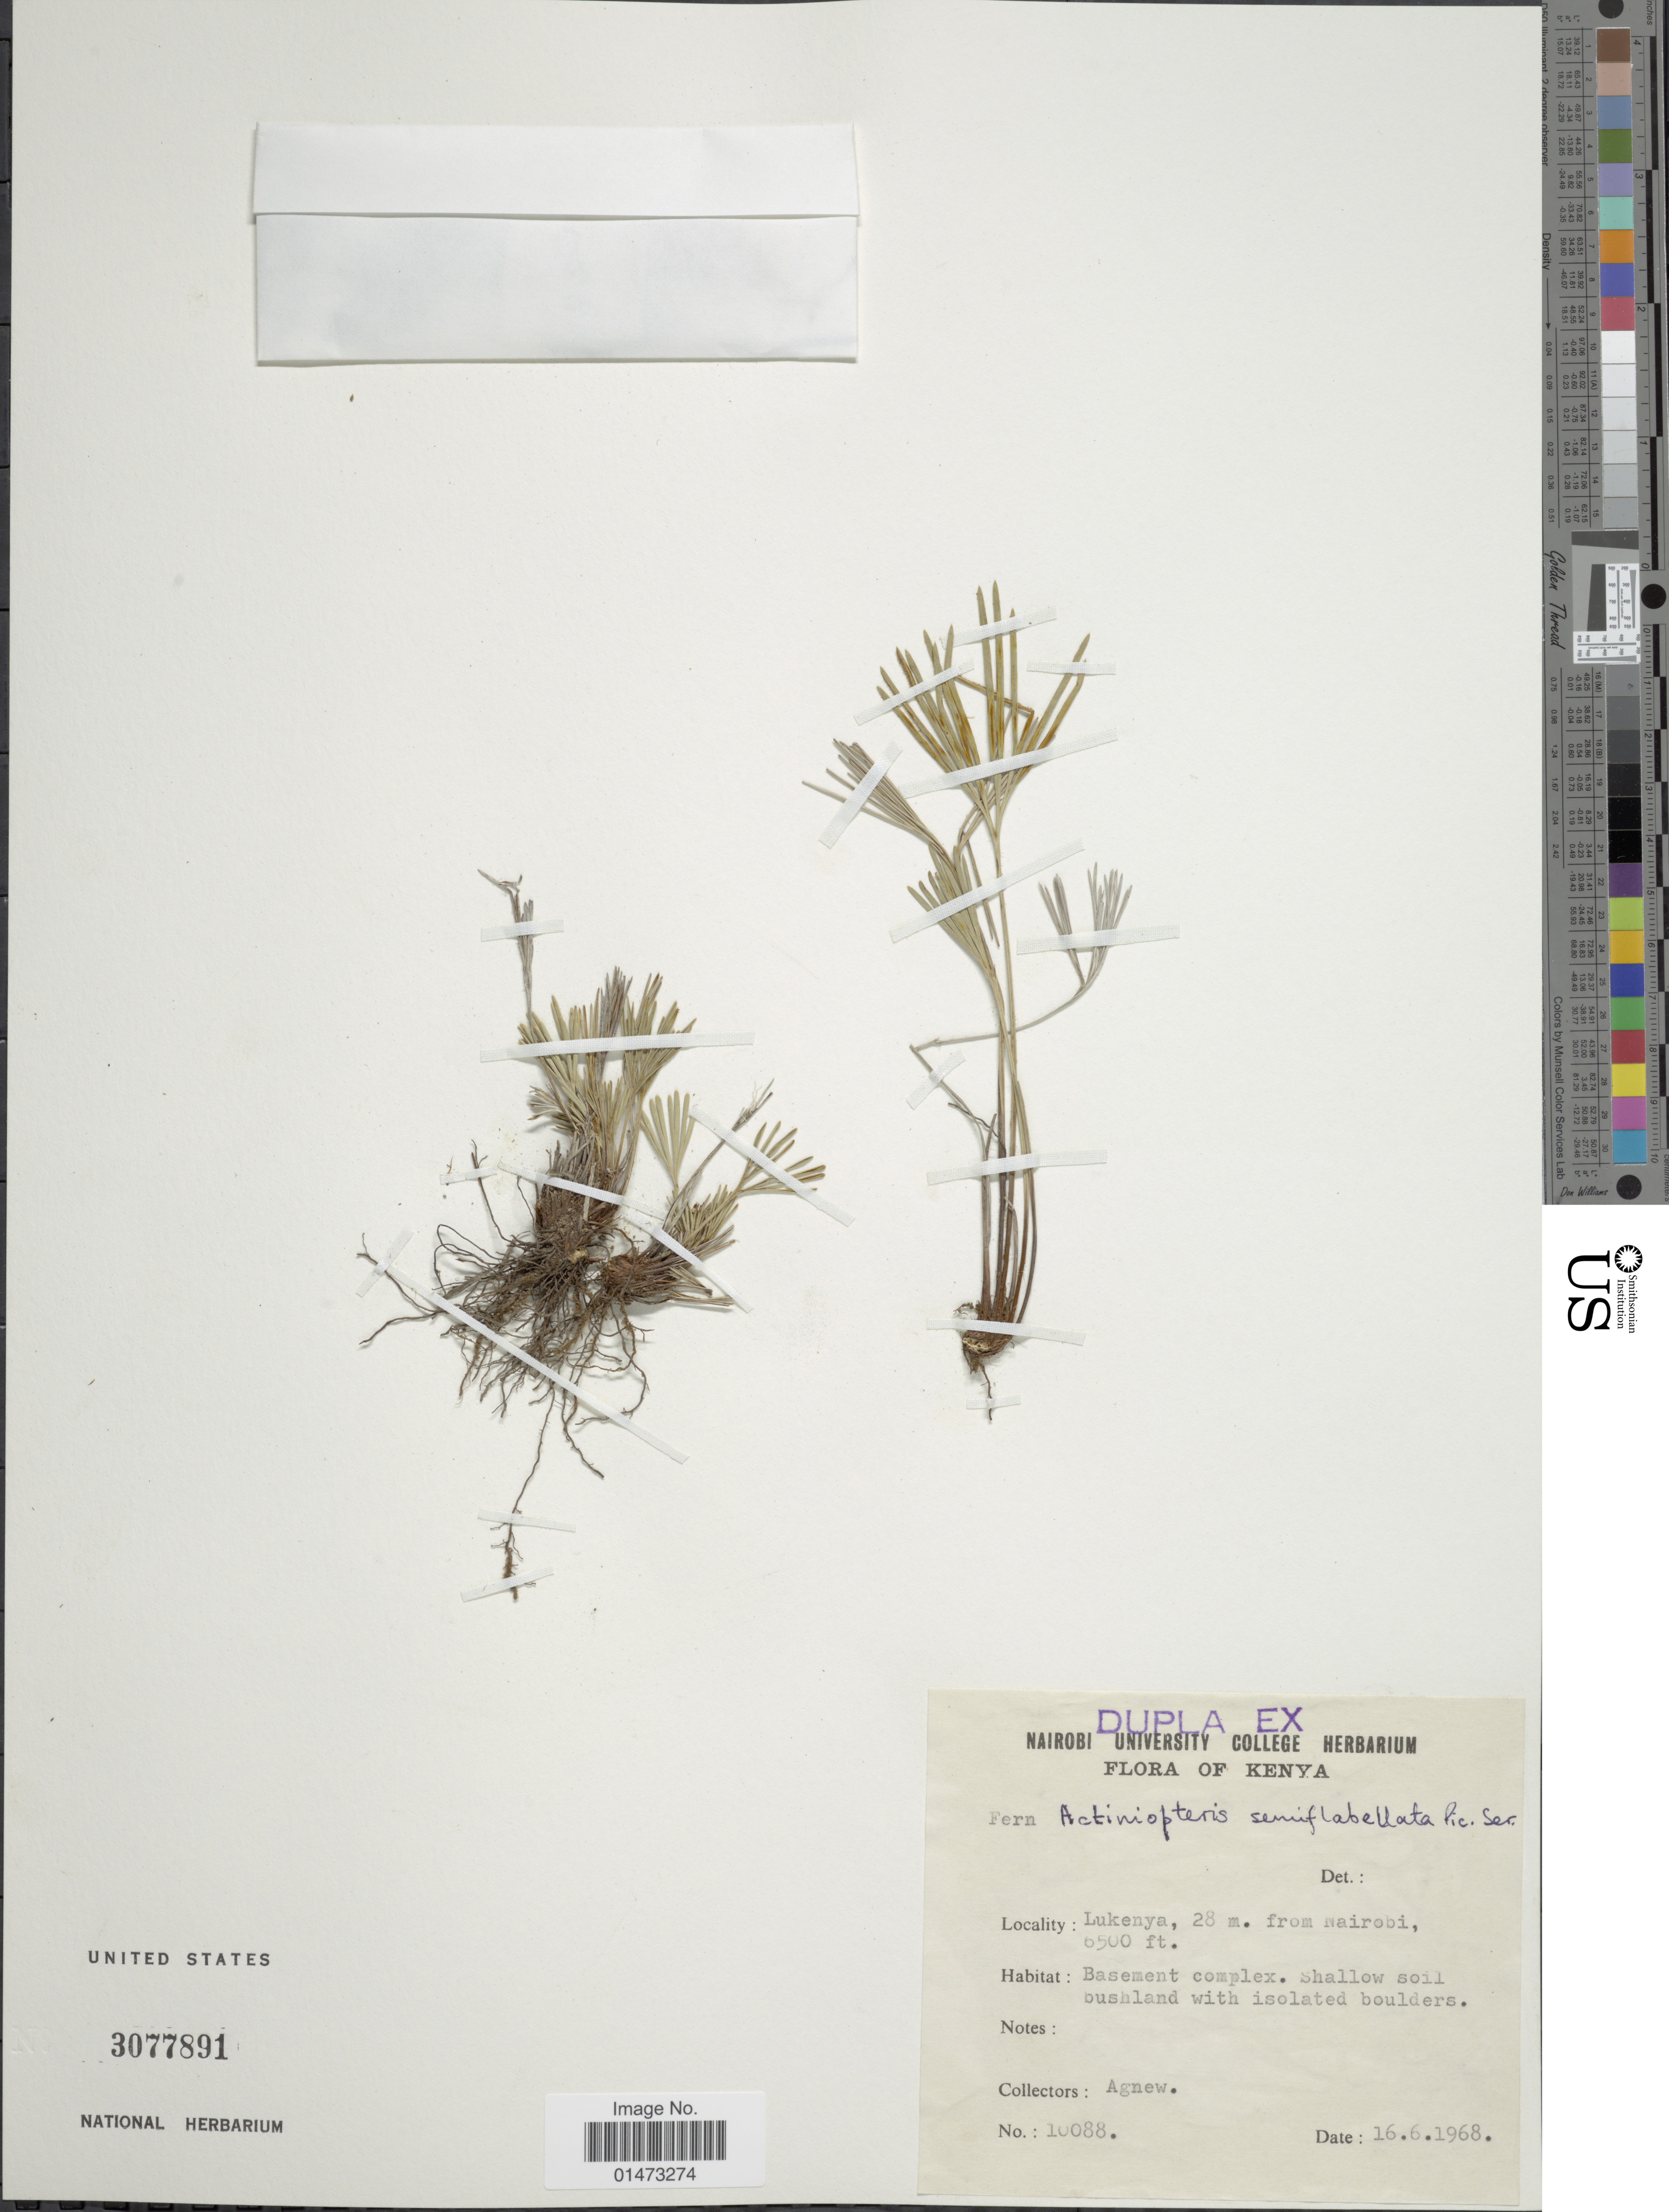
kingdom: Plantae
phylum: Tracheophyta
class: Polypodiopsida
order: Polypodiales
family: Pteridaceae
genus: Actiniopteris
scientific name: Actiniopteris semiflabellata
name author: Pic. Serm.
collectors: -- Agnew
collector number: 10088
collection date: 1968-06-16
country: Kenya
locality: Lukenya, 28 m. from Nairobi, basement complex.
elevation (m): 1981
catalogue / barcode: US 3077891